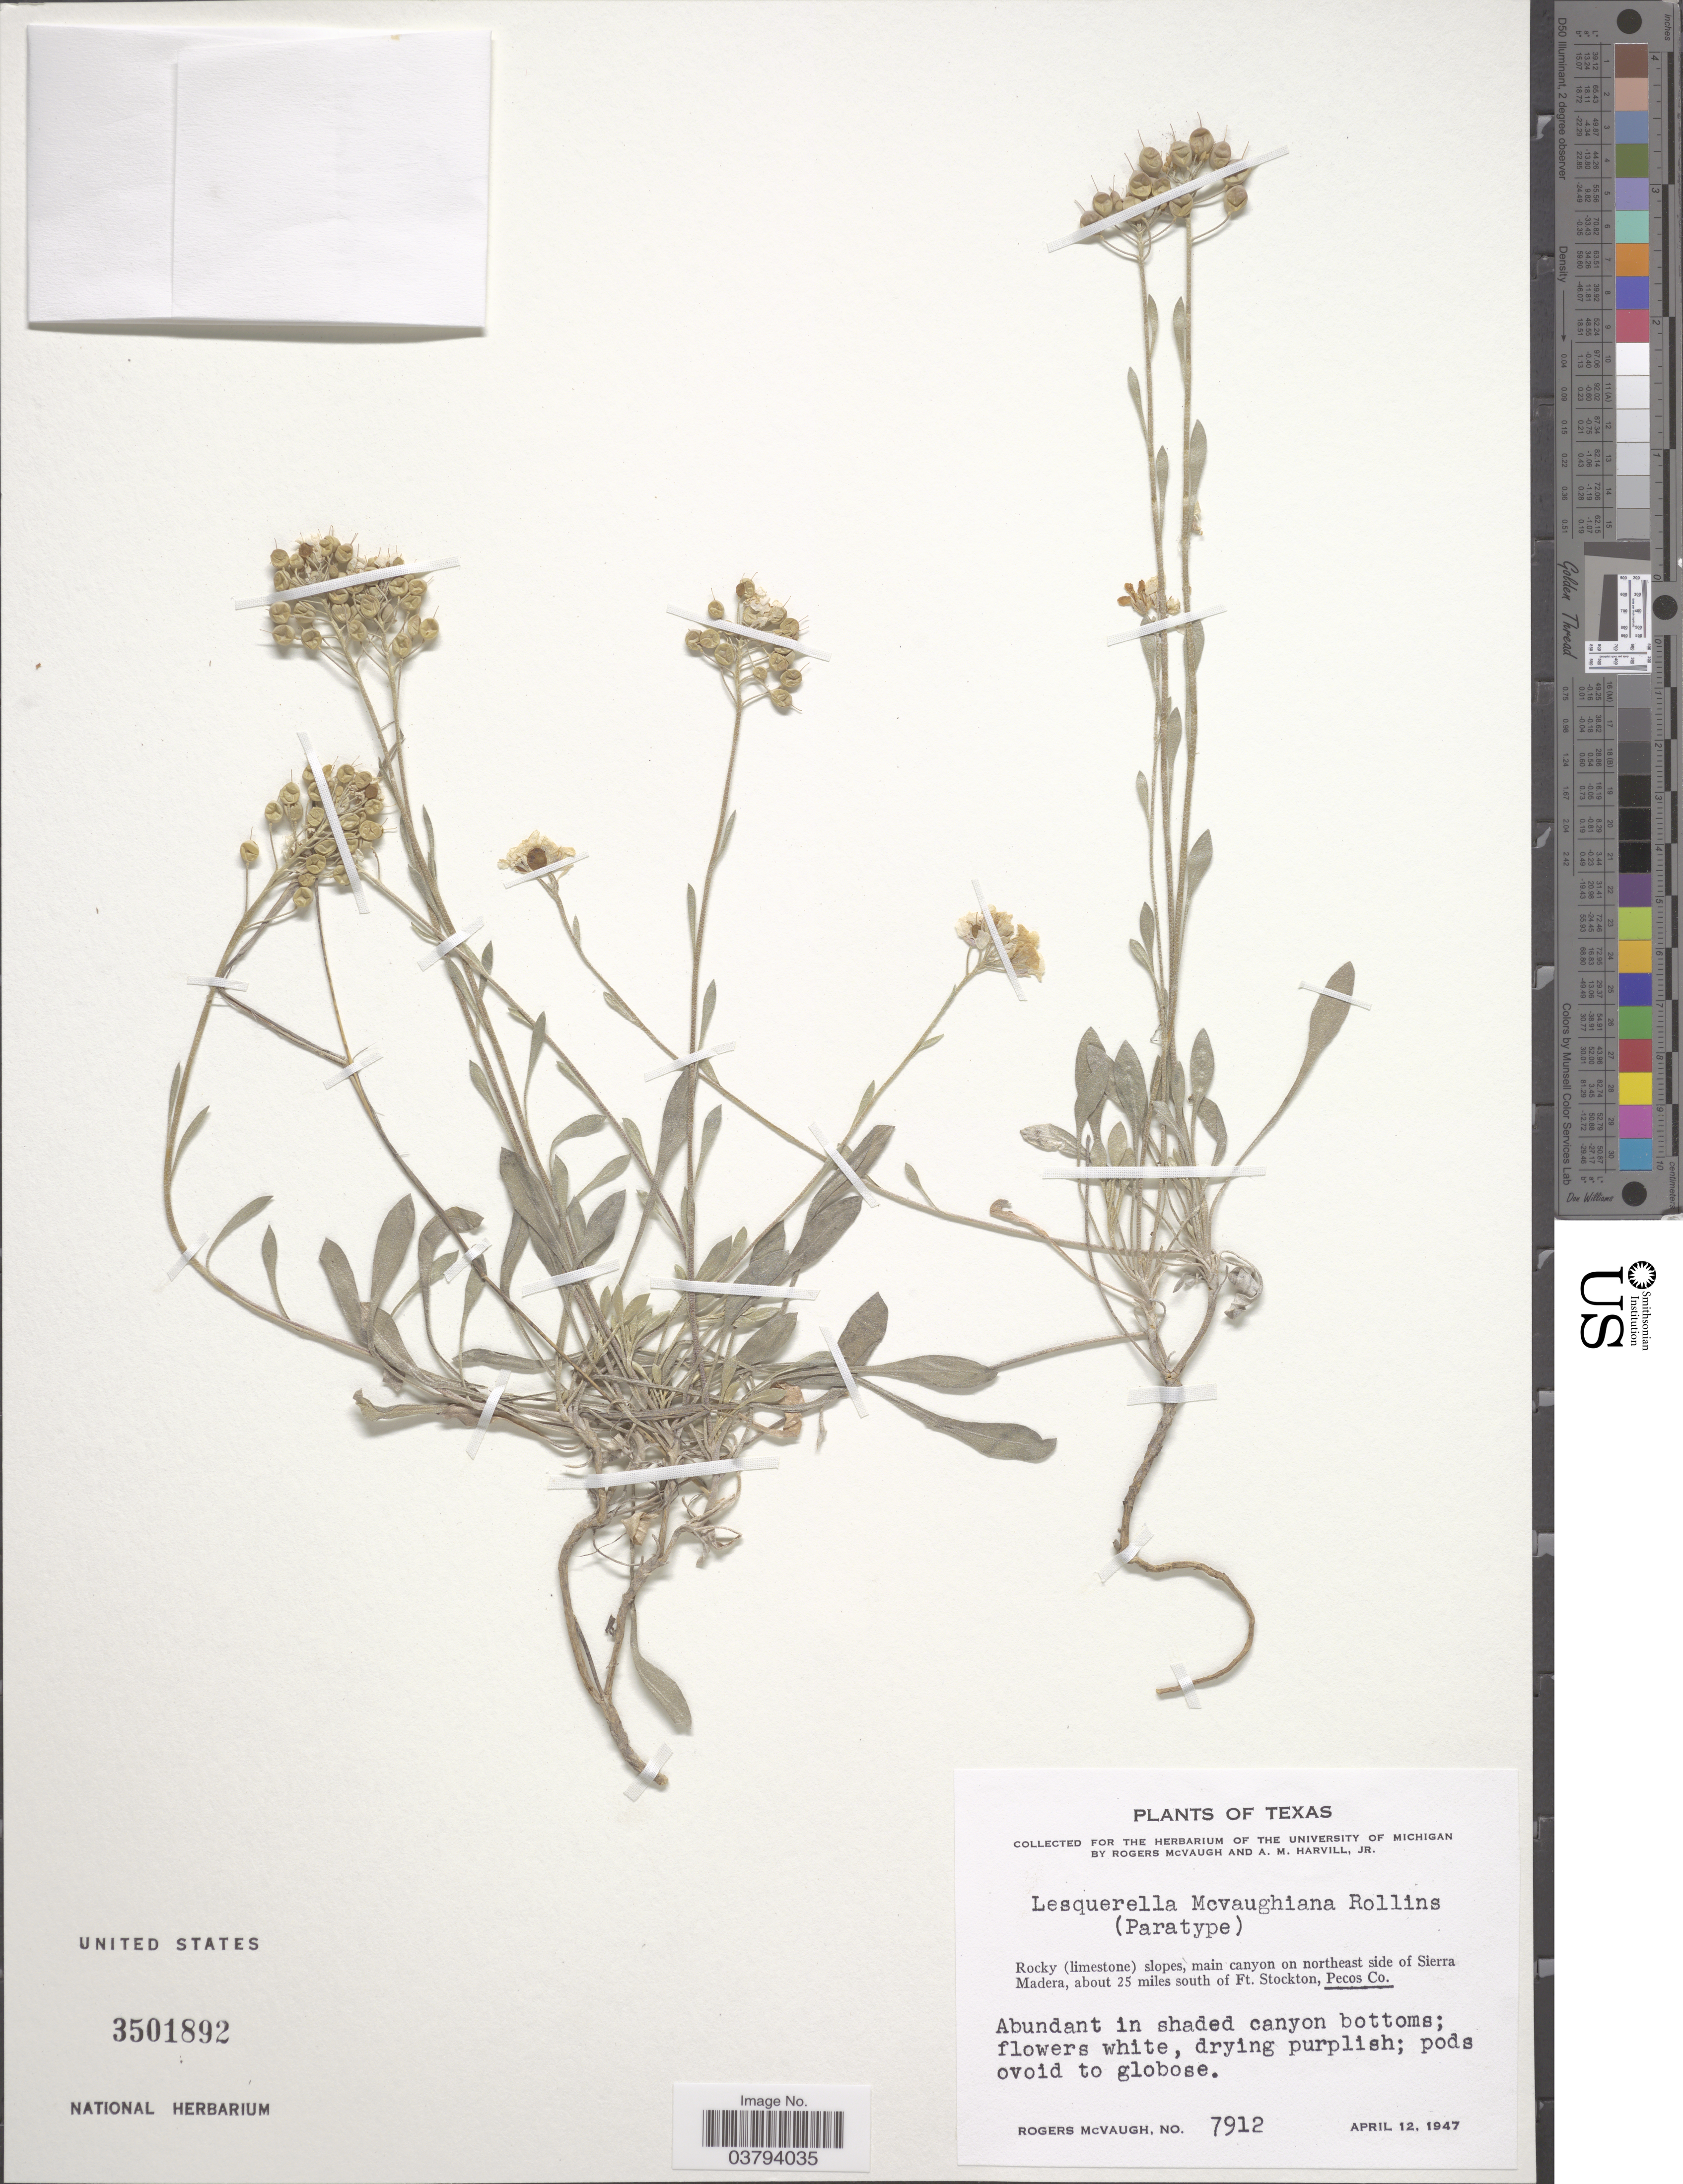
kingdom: Plantae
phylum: Tracheophyta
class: Magnoliopsida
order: Brassicales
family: Brassicaceae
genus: Lesquerella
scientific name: Lesquerella mcvaughiana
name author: Rollins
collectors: R. McVaugh & A. Harvill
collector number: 7912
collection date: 1947-04-12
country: United States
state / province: Texas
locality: Rocky (limestone) slopes, main canyon on northeast side of Sierra Madera, about 25 miles south of Ft. Stockton, Pecos Co.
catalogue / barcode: US 3501892